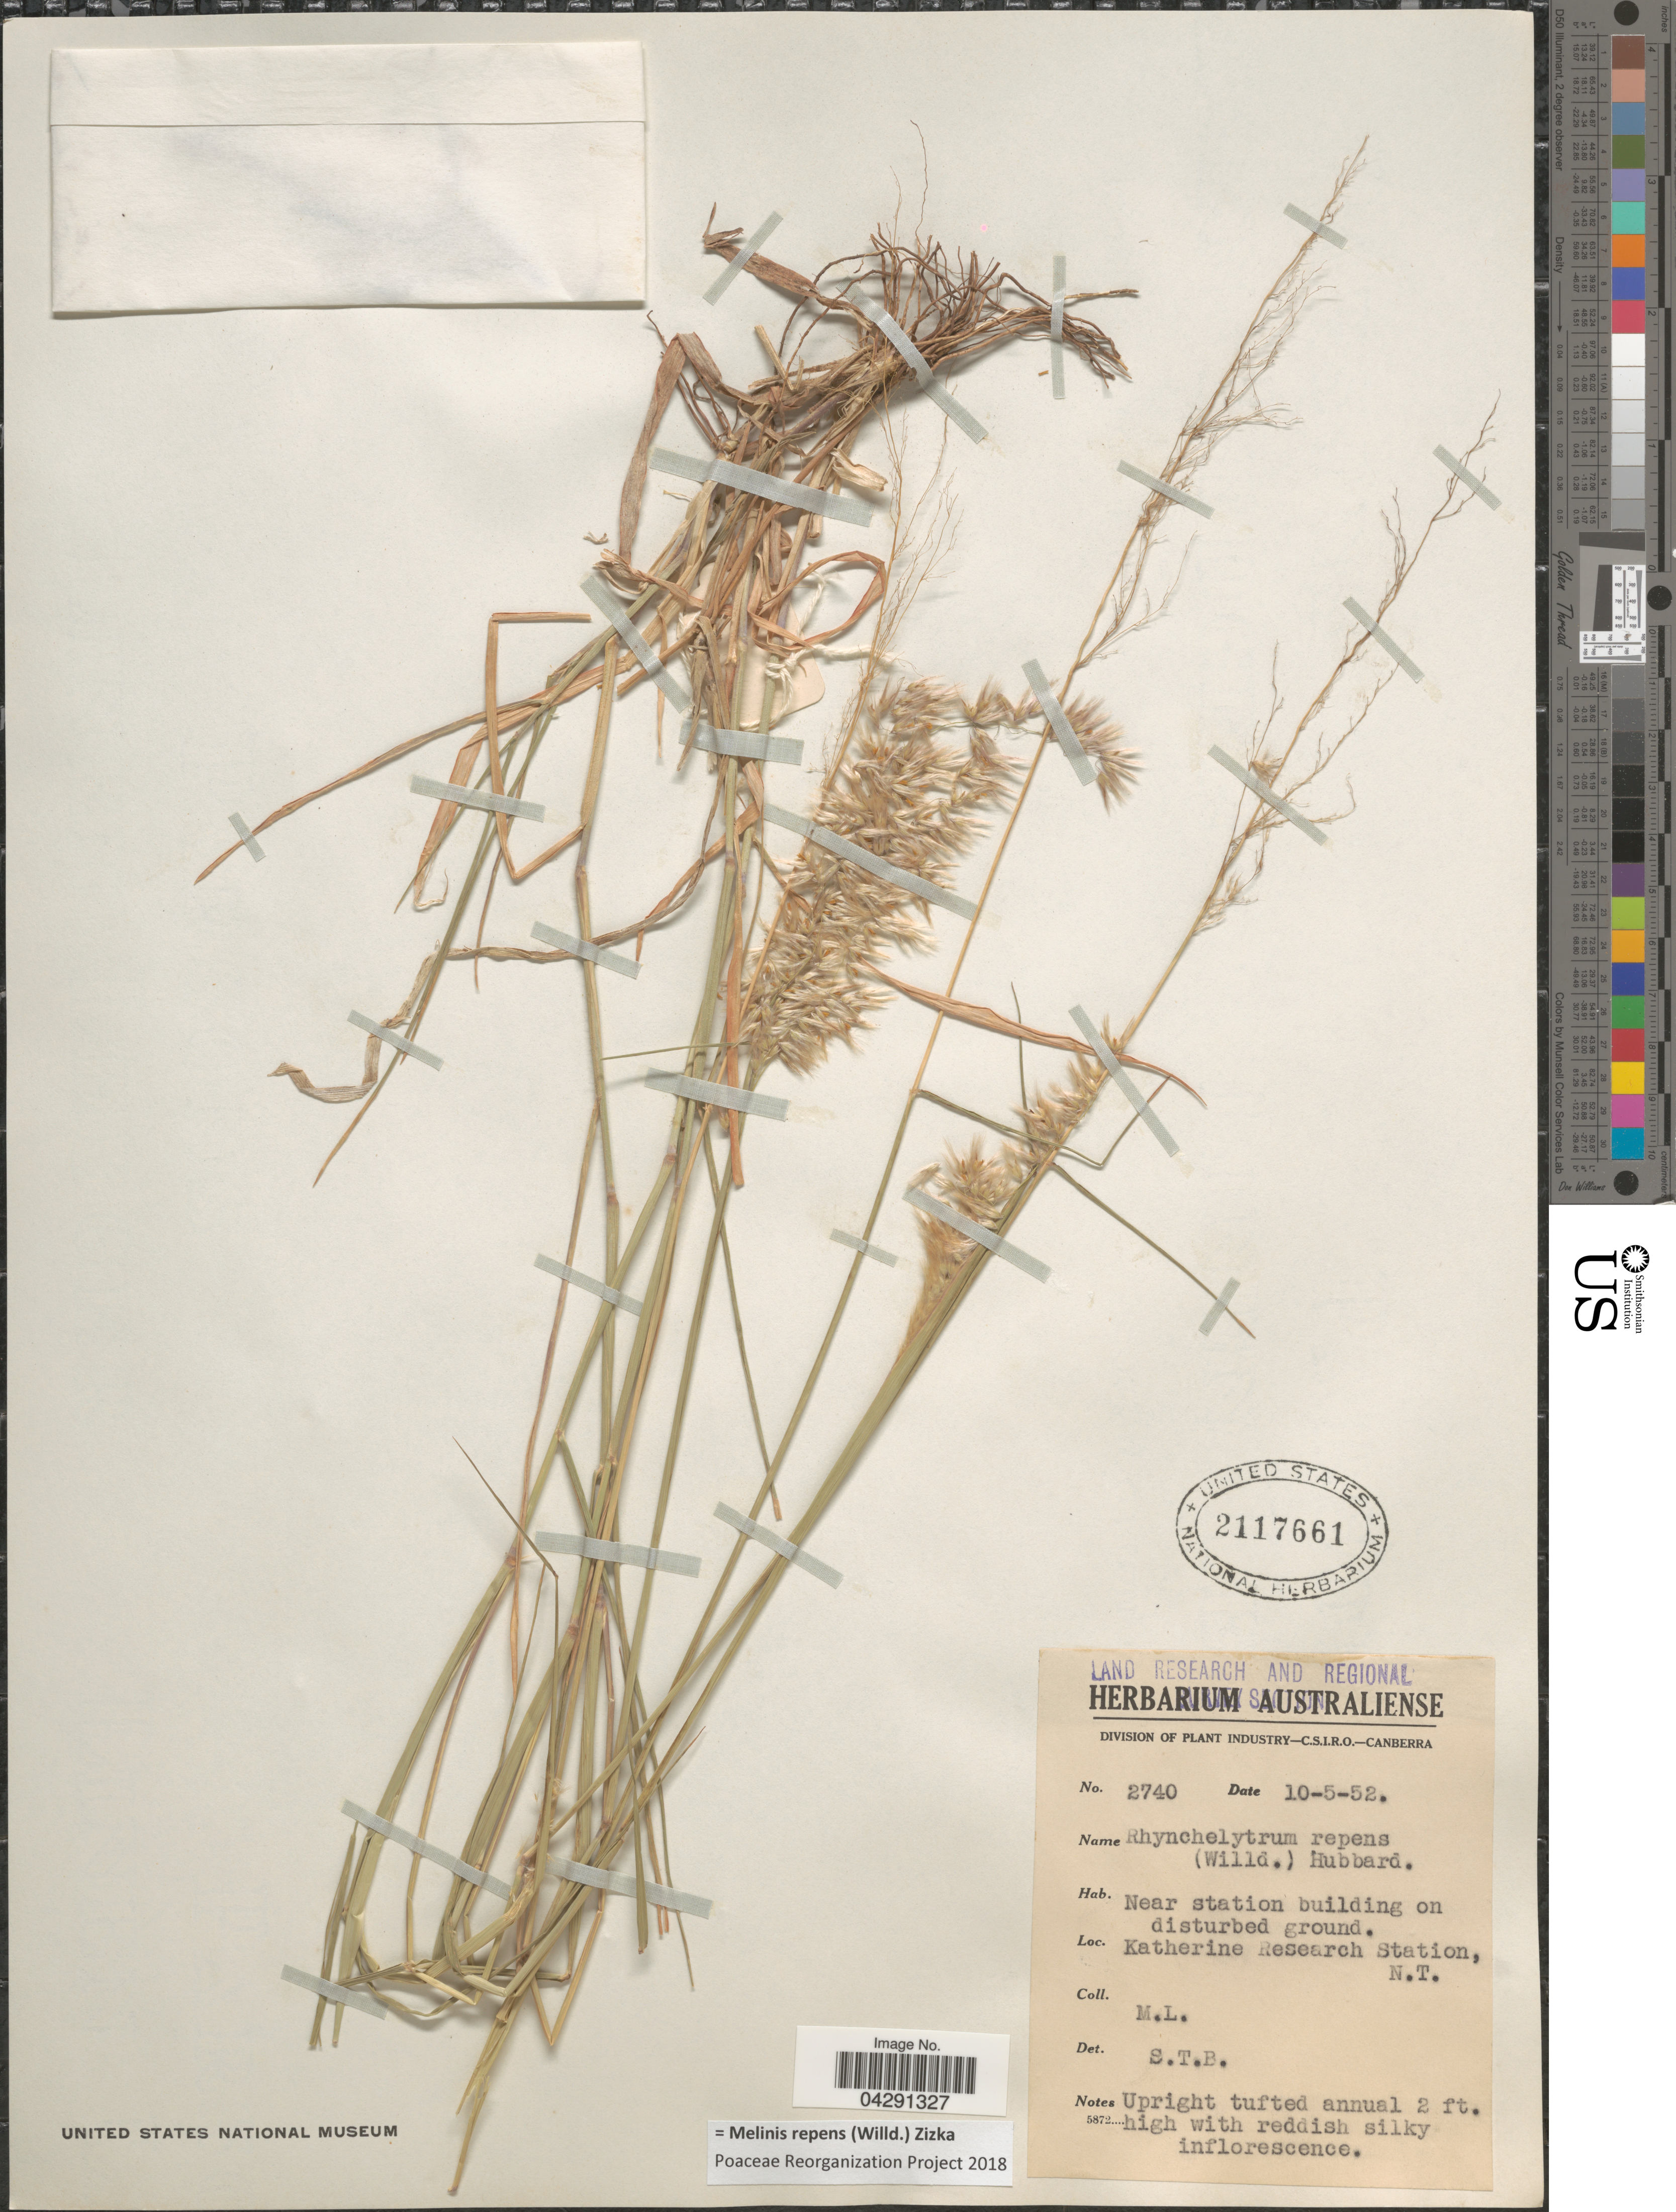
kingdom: Plantae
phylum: Tracheophyta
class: Liliopsida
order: Poales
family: Poaceae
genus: Melinis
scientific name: Melinis repens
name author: (Willd.) Zizka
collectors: M. L.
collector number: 2740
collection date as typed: Transcribed d/m/y: 10/5/52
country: Australia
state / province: Northern Territory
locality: Near station building on disturbed ground. Katherine Research Station.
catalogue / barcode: US 2117661